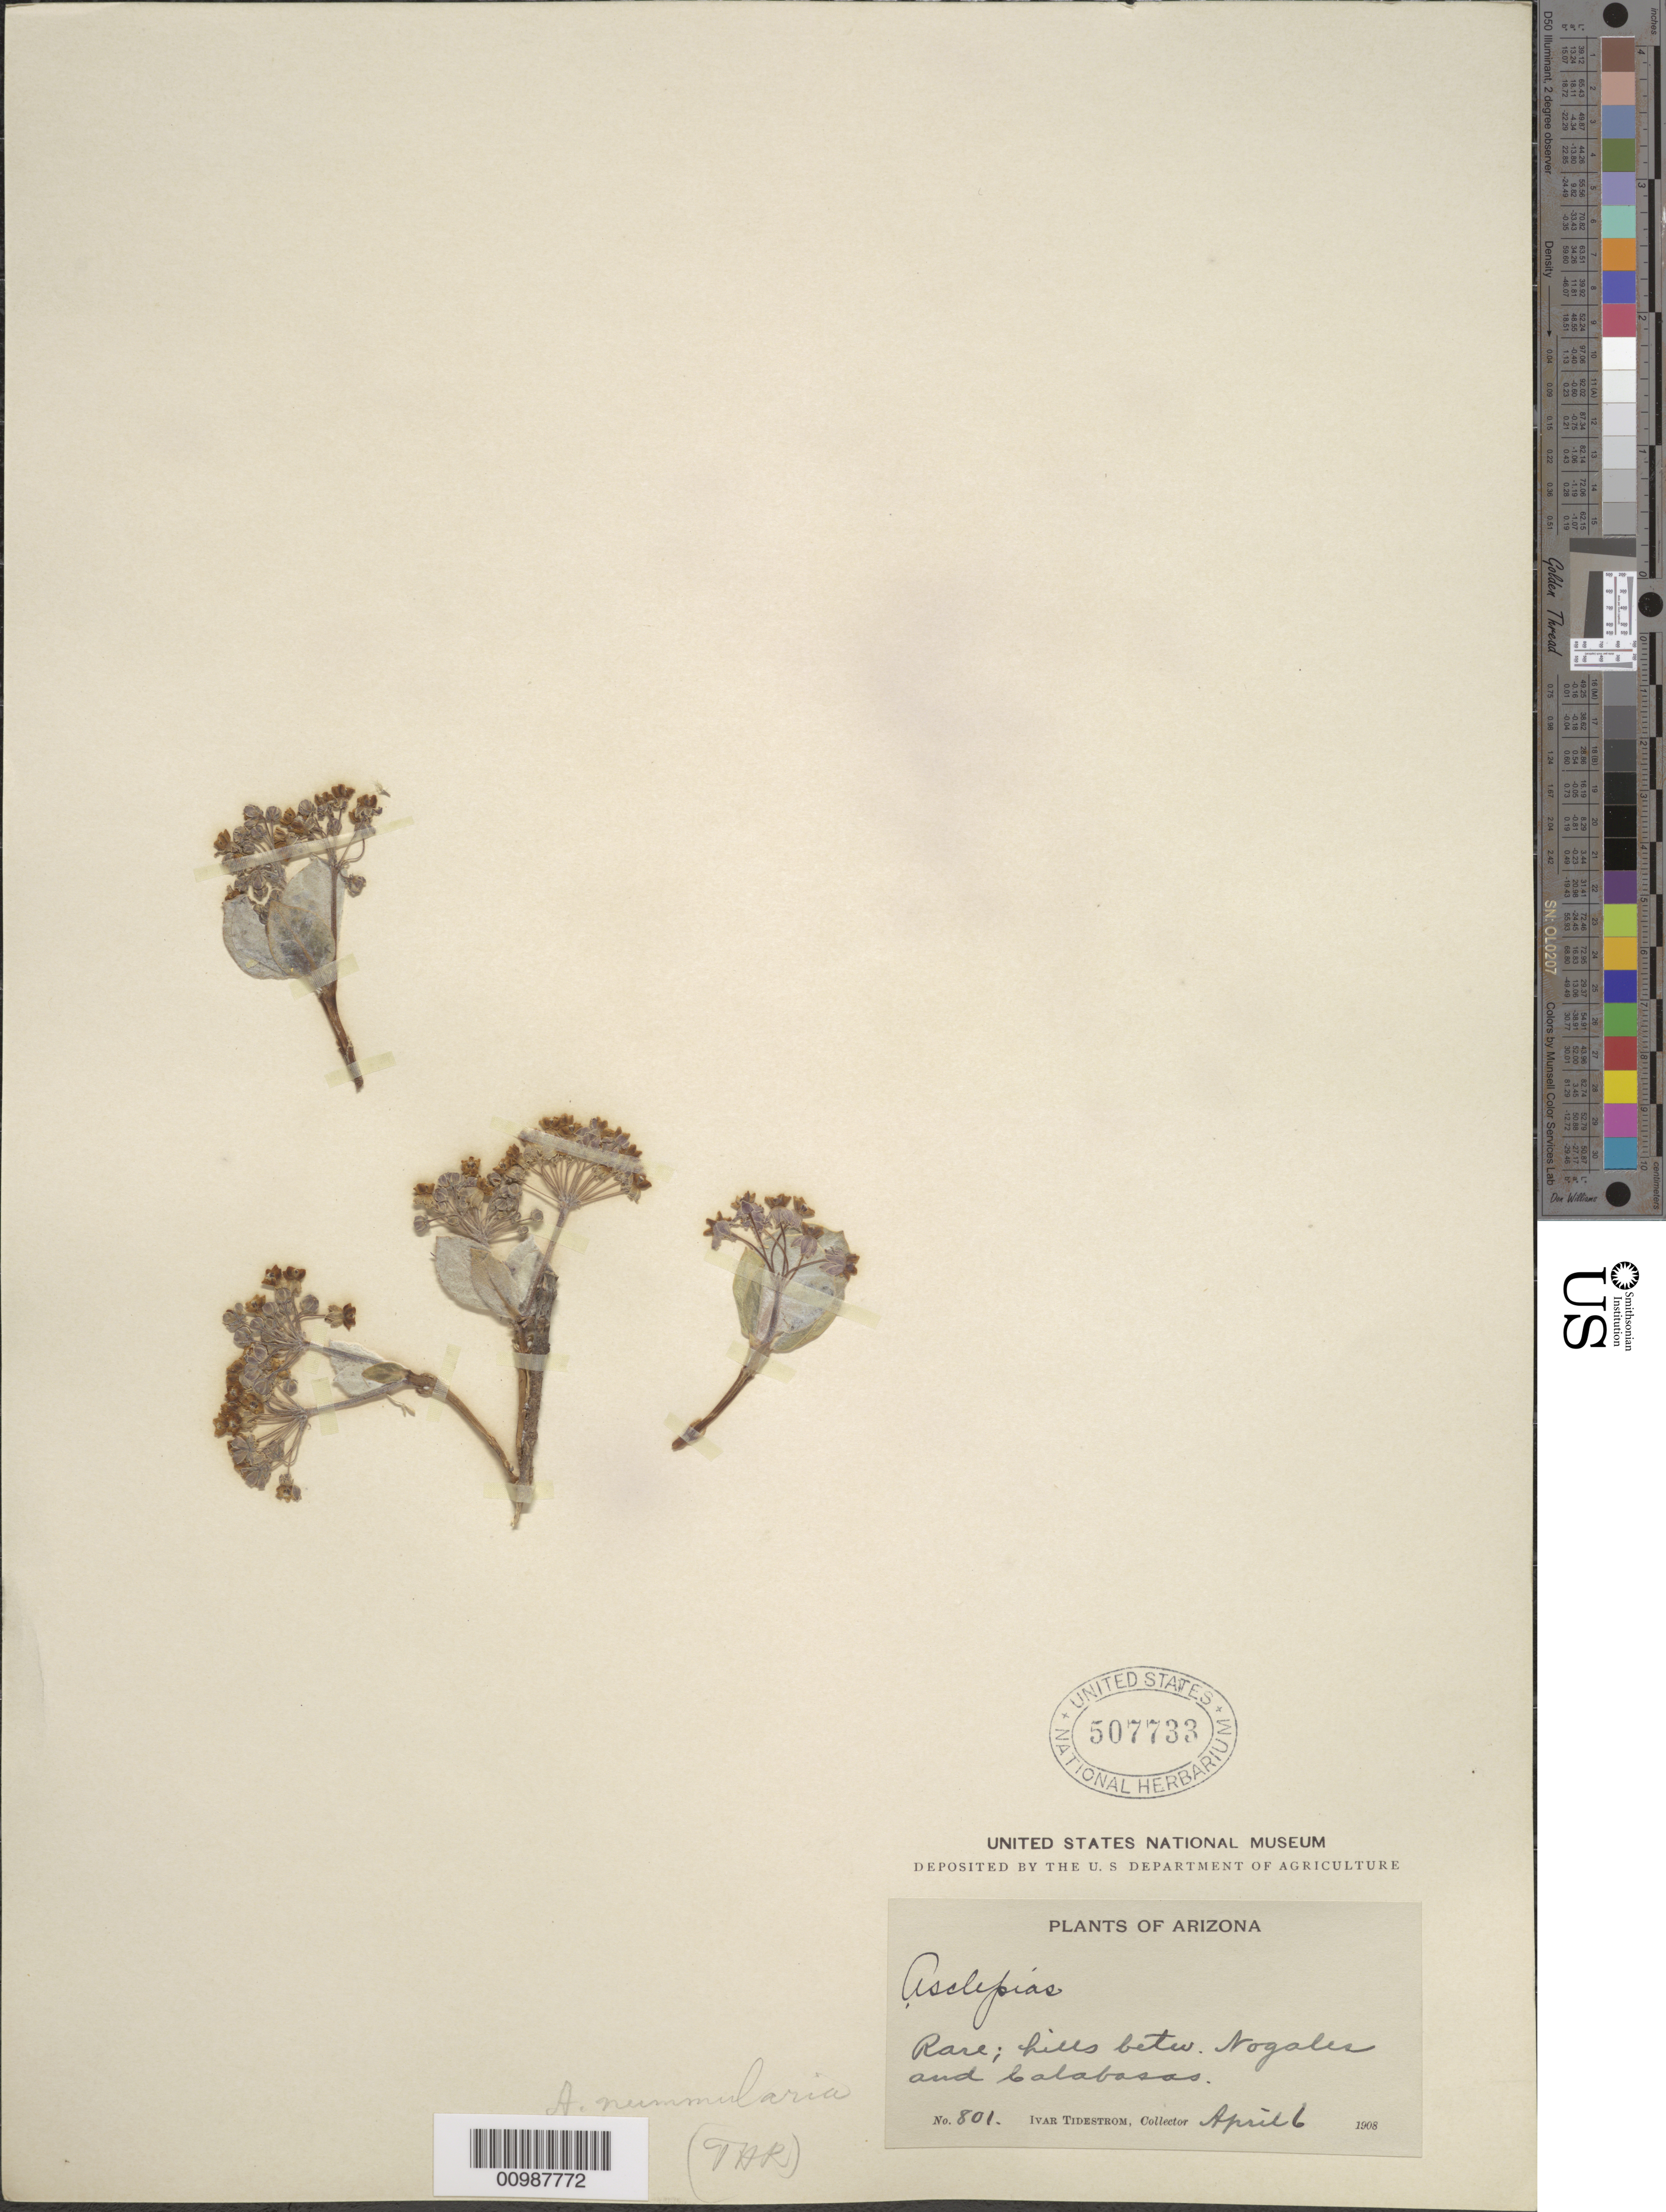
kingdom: Plantae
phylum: Tracheophyta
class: Magnoliopsida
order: Gentianales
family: Apocynaceae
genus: Asclepias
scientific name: Asclepias nummularia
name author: Torr.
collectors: I. F. Tidestrom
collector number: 8012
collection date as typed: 06 Apr 1908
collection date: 1908-04-06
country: United States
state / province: Arizona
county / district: Santa Cruz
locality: Hills between Nogales and Calabasas.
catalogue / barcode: US 507733